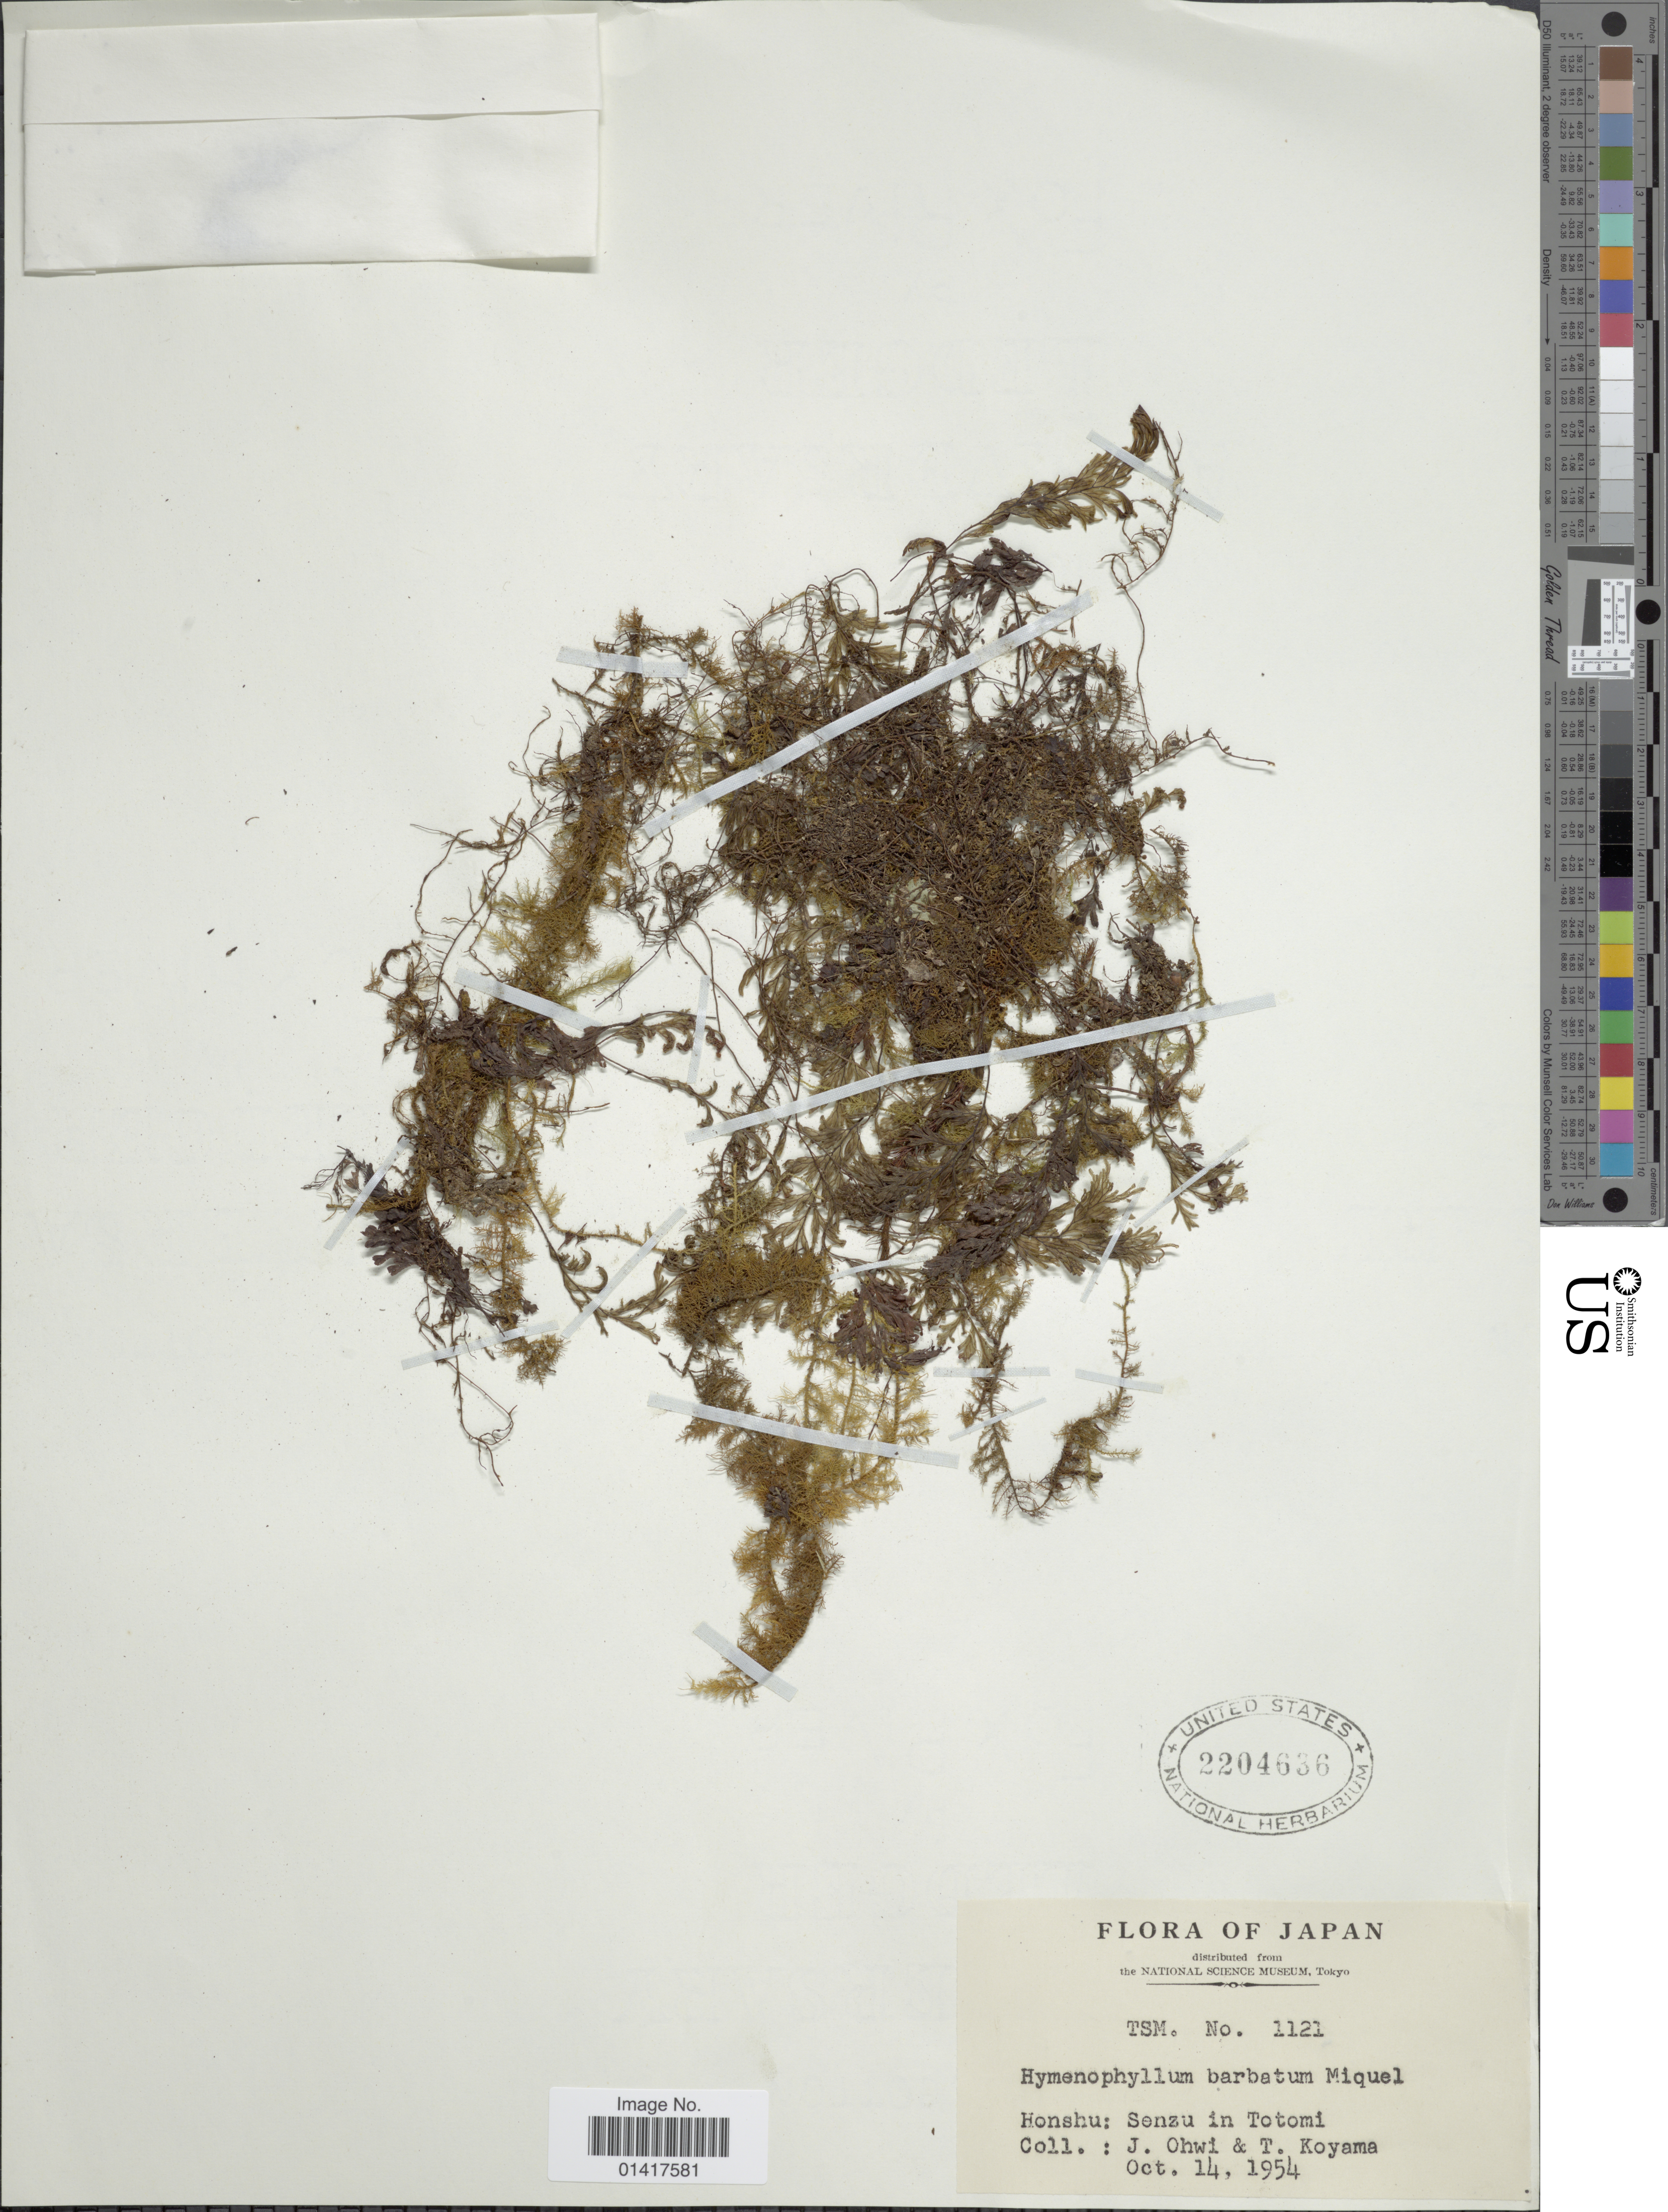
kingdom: Plantae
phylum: Tracheophyta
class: Polypodiopsida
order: Hymenophyllales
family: Hymenophyllaceae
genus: Hymenophyllum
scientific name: Hymenophyllum barbatum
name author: (Bosch) Baker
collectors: J. Ohwi & T. Koyama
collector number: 1121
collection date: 1954-10-14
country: Japan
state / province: Sizuoka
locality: Honshu: Senzu in Totomi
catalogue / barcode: US 2204636